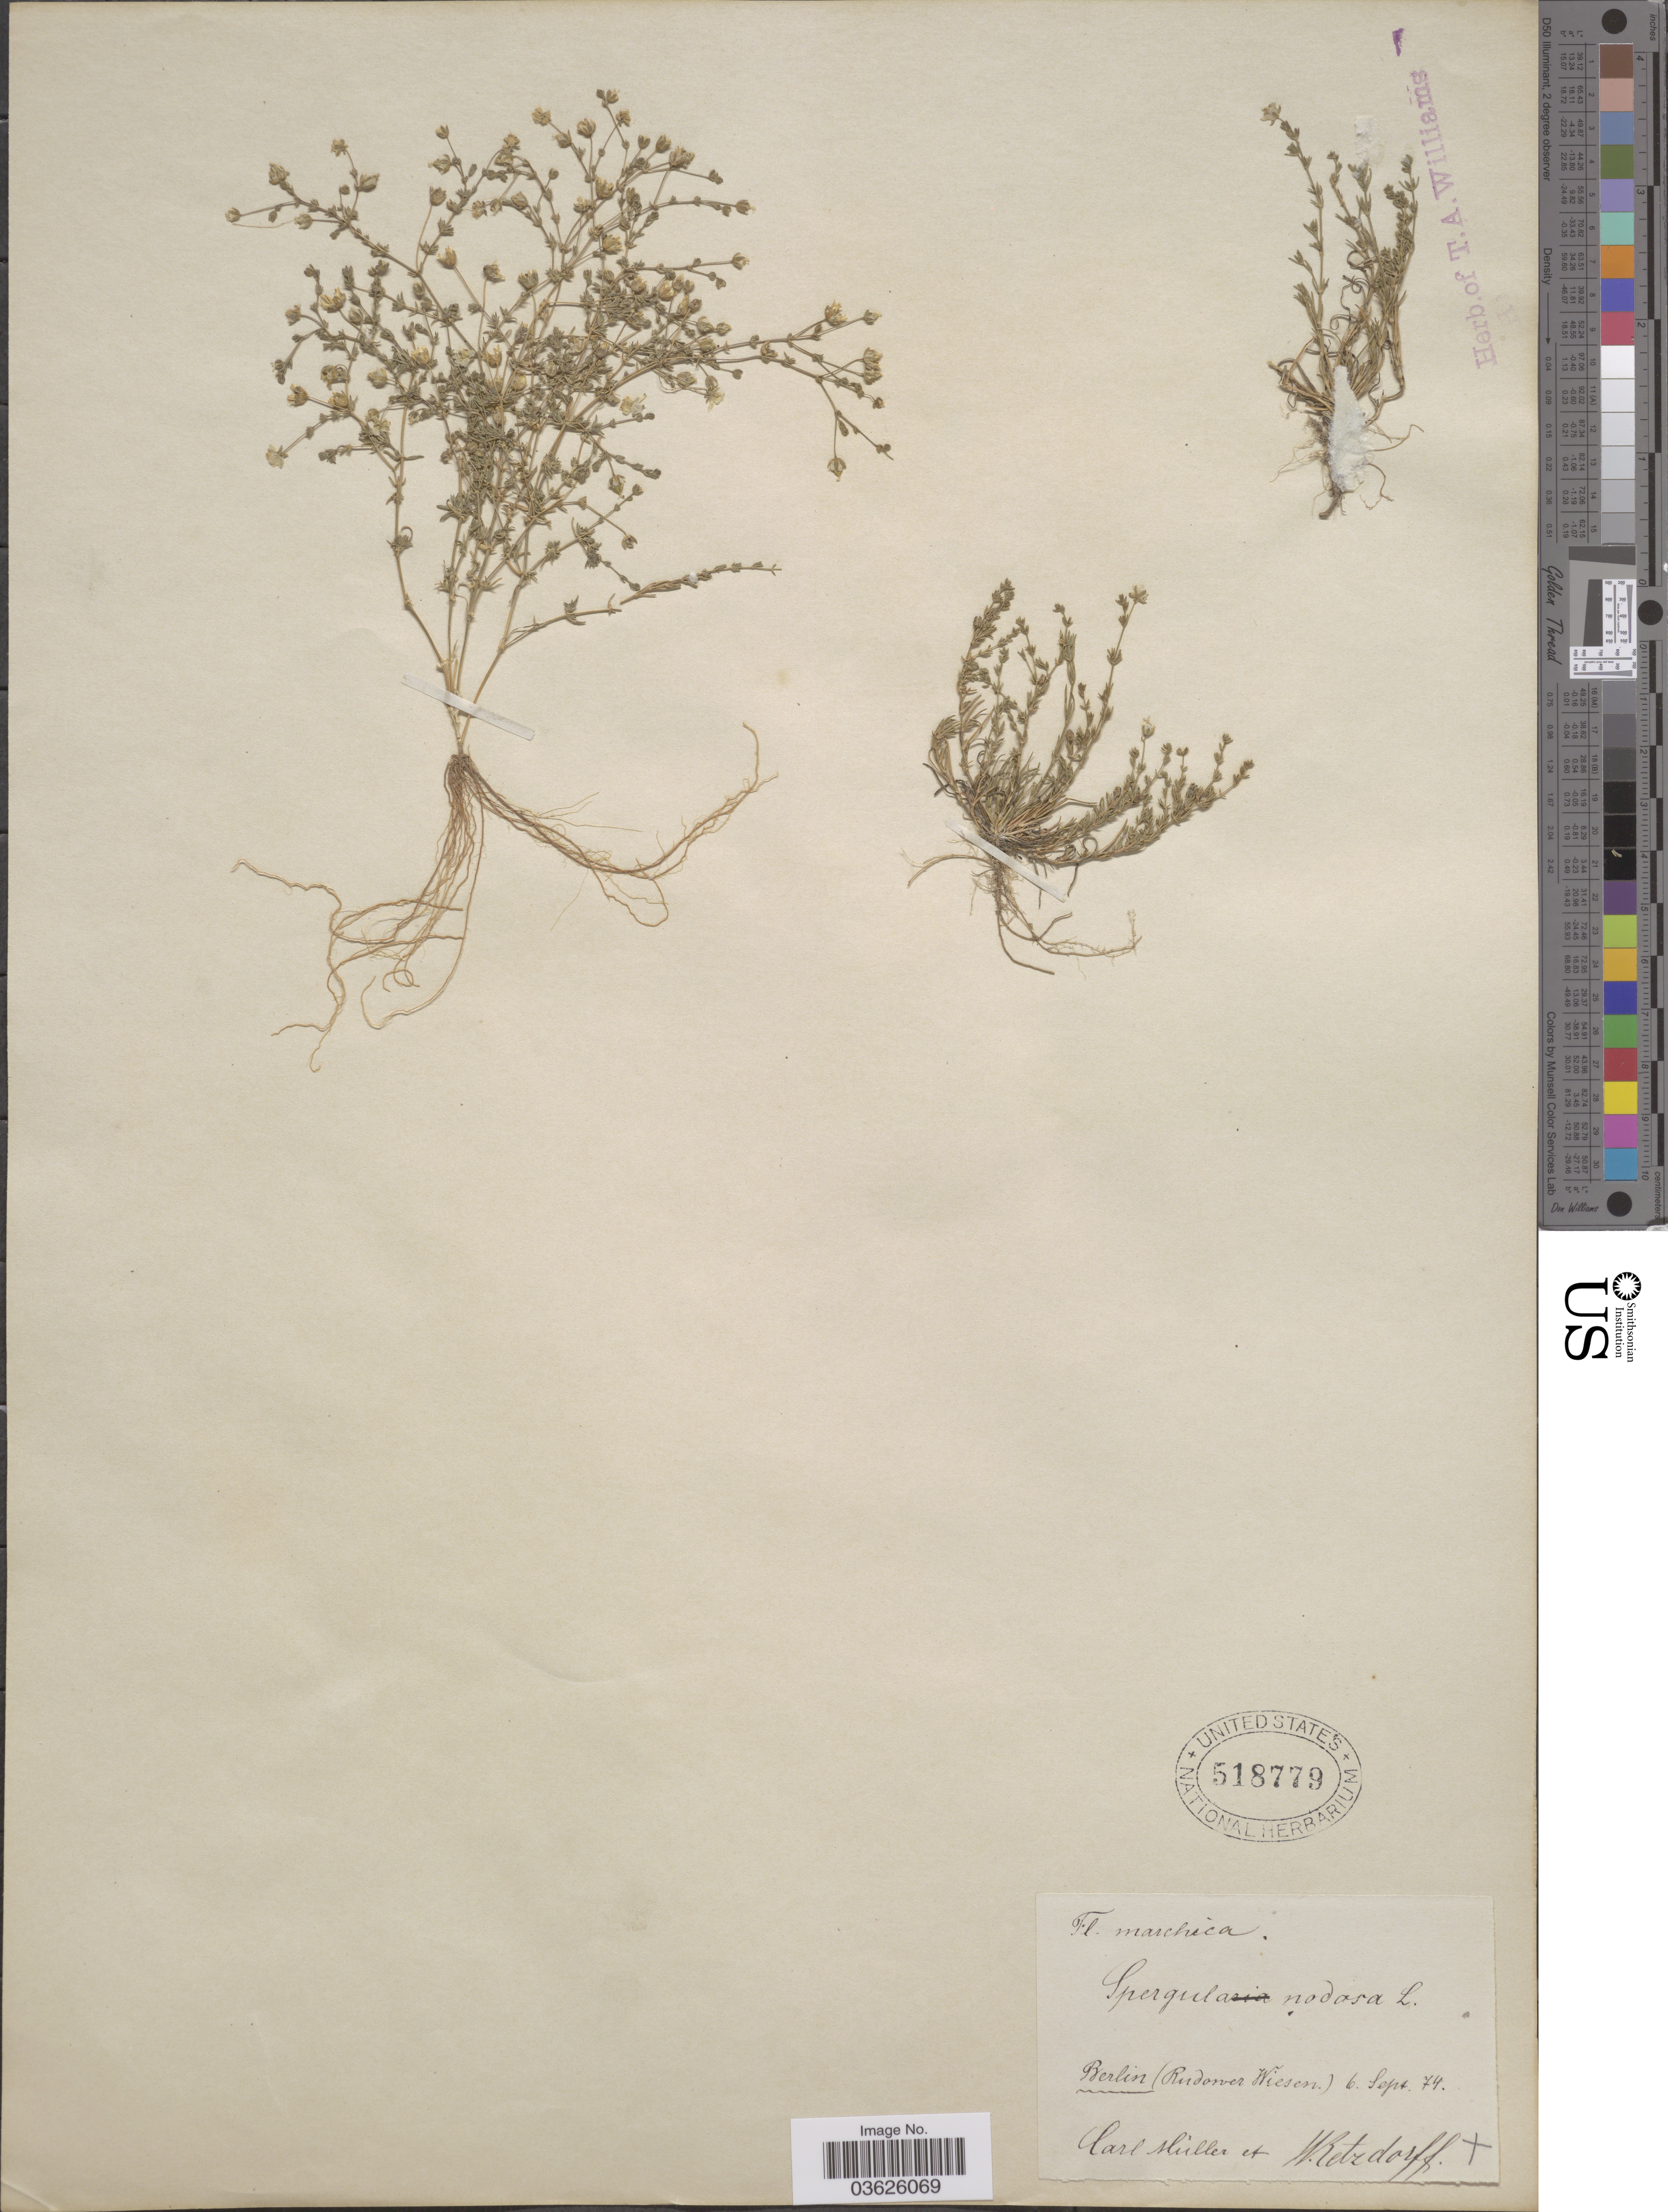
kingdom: Plantae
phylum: Tracheophyta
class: Magnoliopsida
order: Caryophyllales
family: Caryophyllaceae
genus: Tissa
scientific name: Tissa sp.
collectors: W. Retzdorff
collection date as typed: Transcribed d/m/y: 6/9/74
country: Germany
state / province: Berlin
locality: Marchica [unsure placement]. Rudorver Wiesen.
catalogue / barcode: US 518779